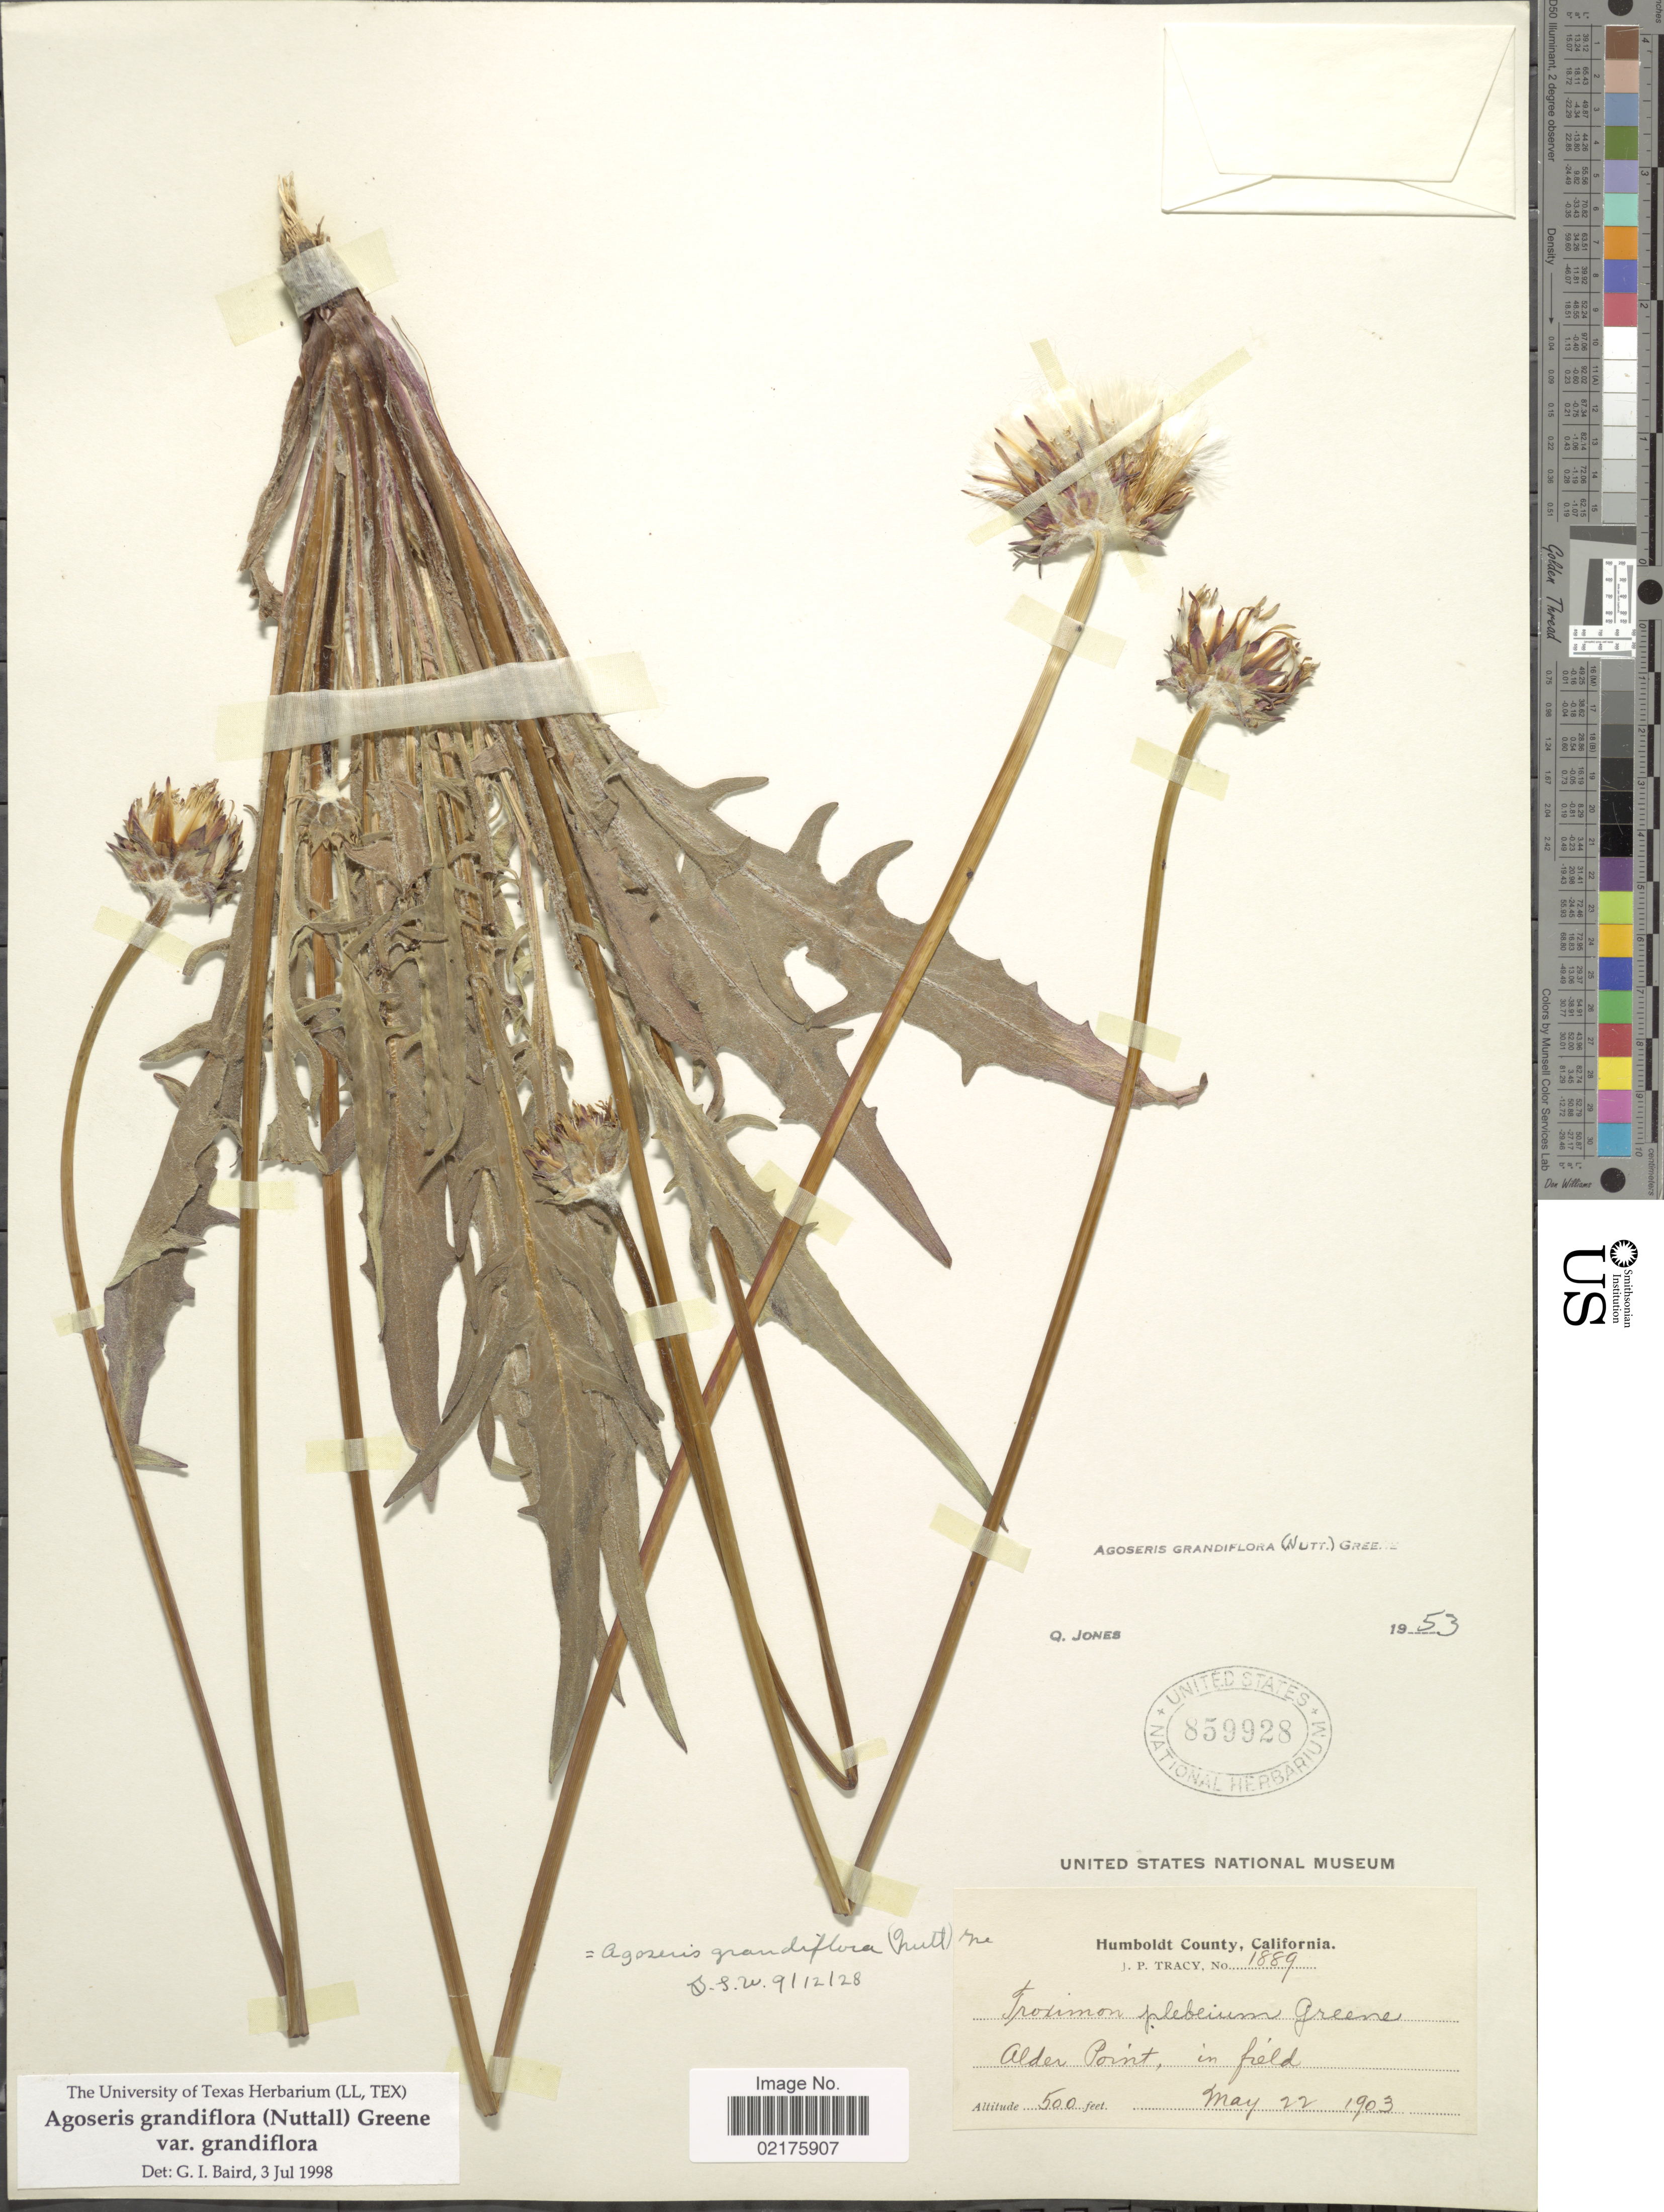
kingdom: Plantae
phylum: Tracheophyta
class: Magnoliopsida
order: Asterales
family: Asteraceae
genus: Agoseris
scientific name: Agoseris grandiflora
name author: (Nutt.) Greene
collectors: J. Tracy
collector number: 1889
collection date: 1903-05-22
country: United States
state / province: California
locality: Humboldt California, Alder Point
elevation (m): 152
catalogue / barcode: US 859928